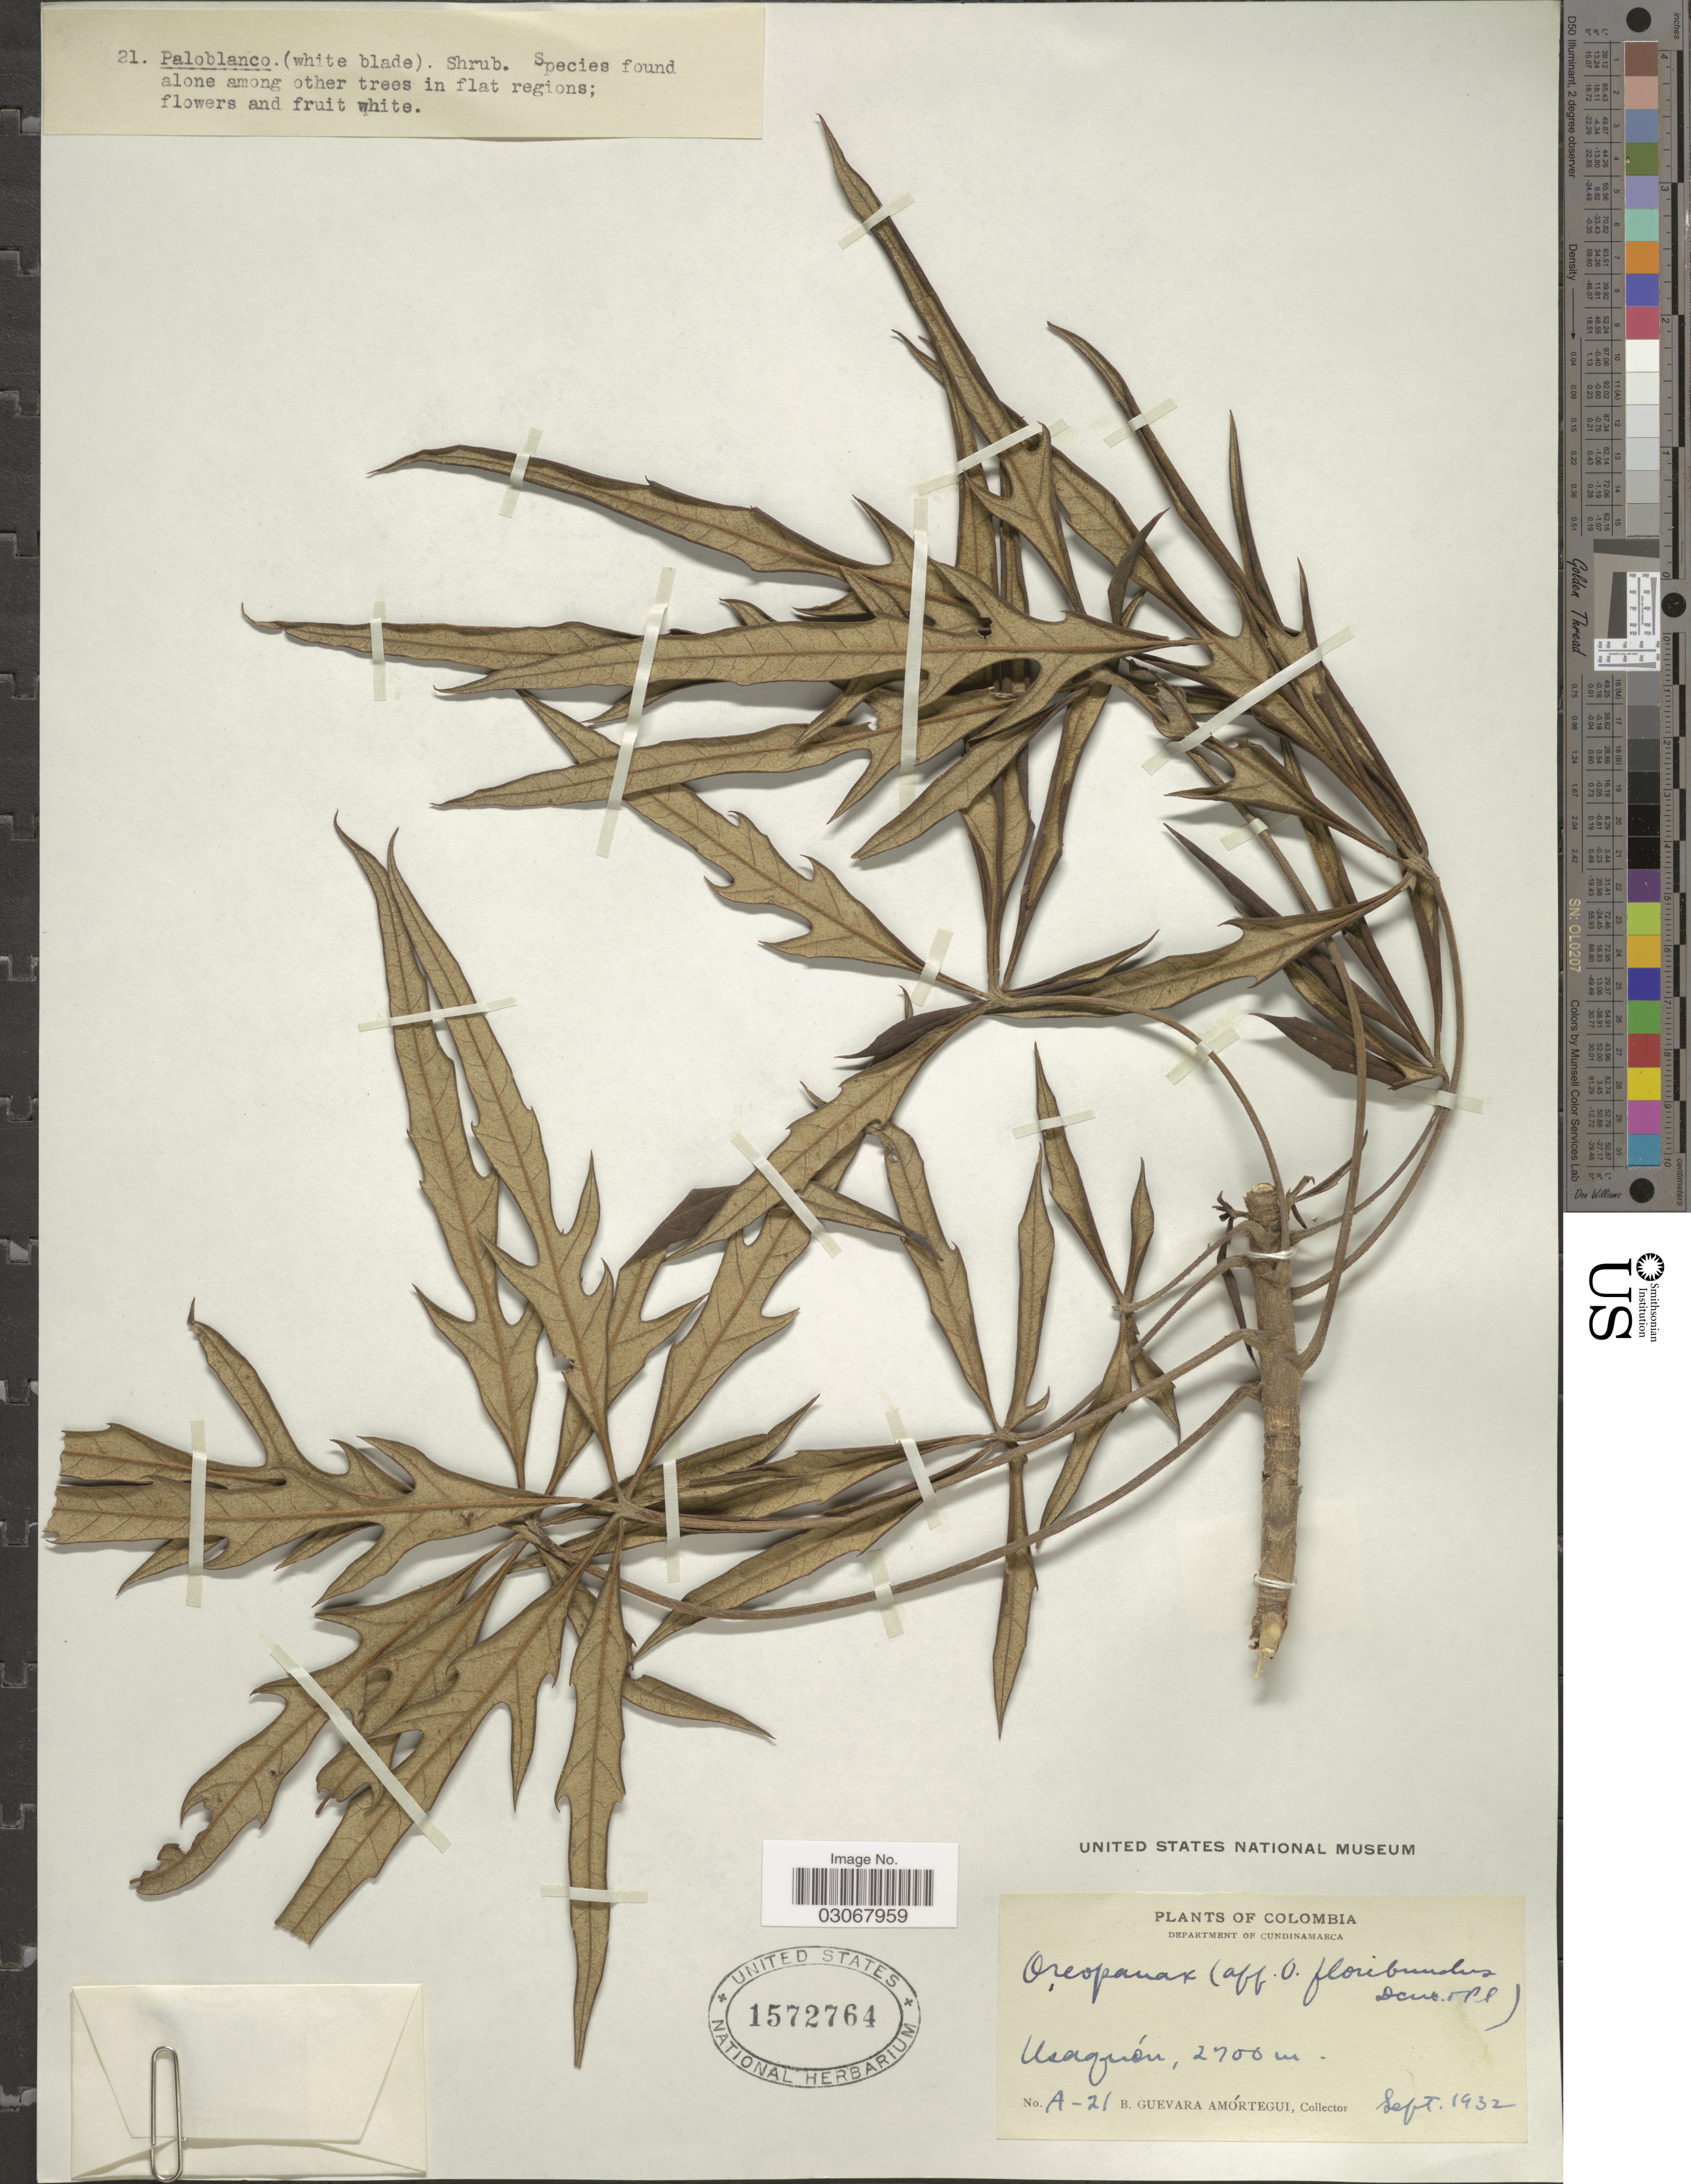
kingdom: Plantae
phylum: Tracheophyta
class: Magnoliopsida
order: Apiales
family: Araliaceae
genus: Oreopanax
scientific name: Oreopanax floribundus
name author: (Kunth) Decne. & Planch.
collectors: B. Guevara Amortegui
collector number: A-21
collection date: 1932-09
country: Colombia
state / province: Cundinamarca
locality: Department of Cundinamarca. Usaquén.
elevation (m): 2700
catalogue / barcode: US 1572764